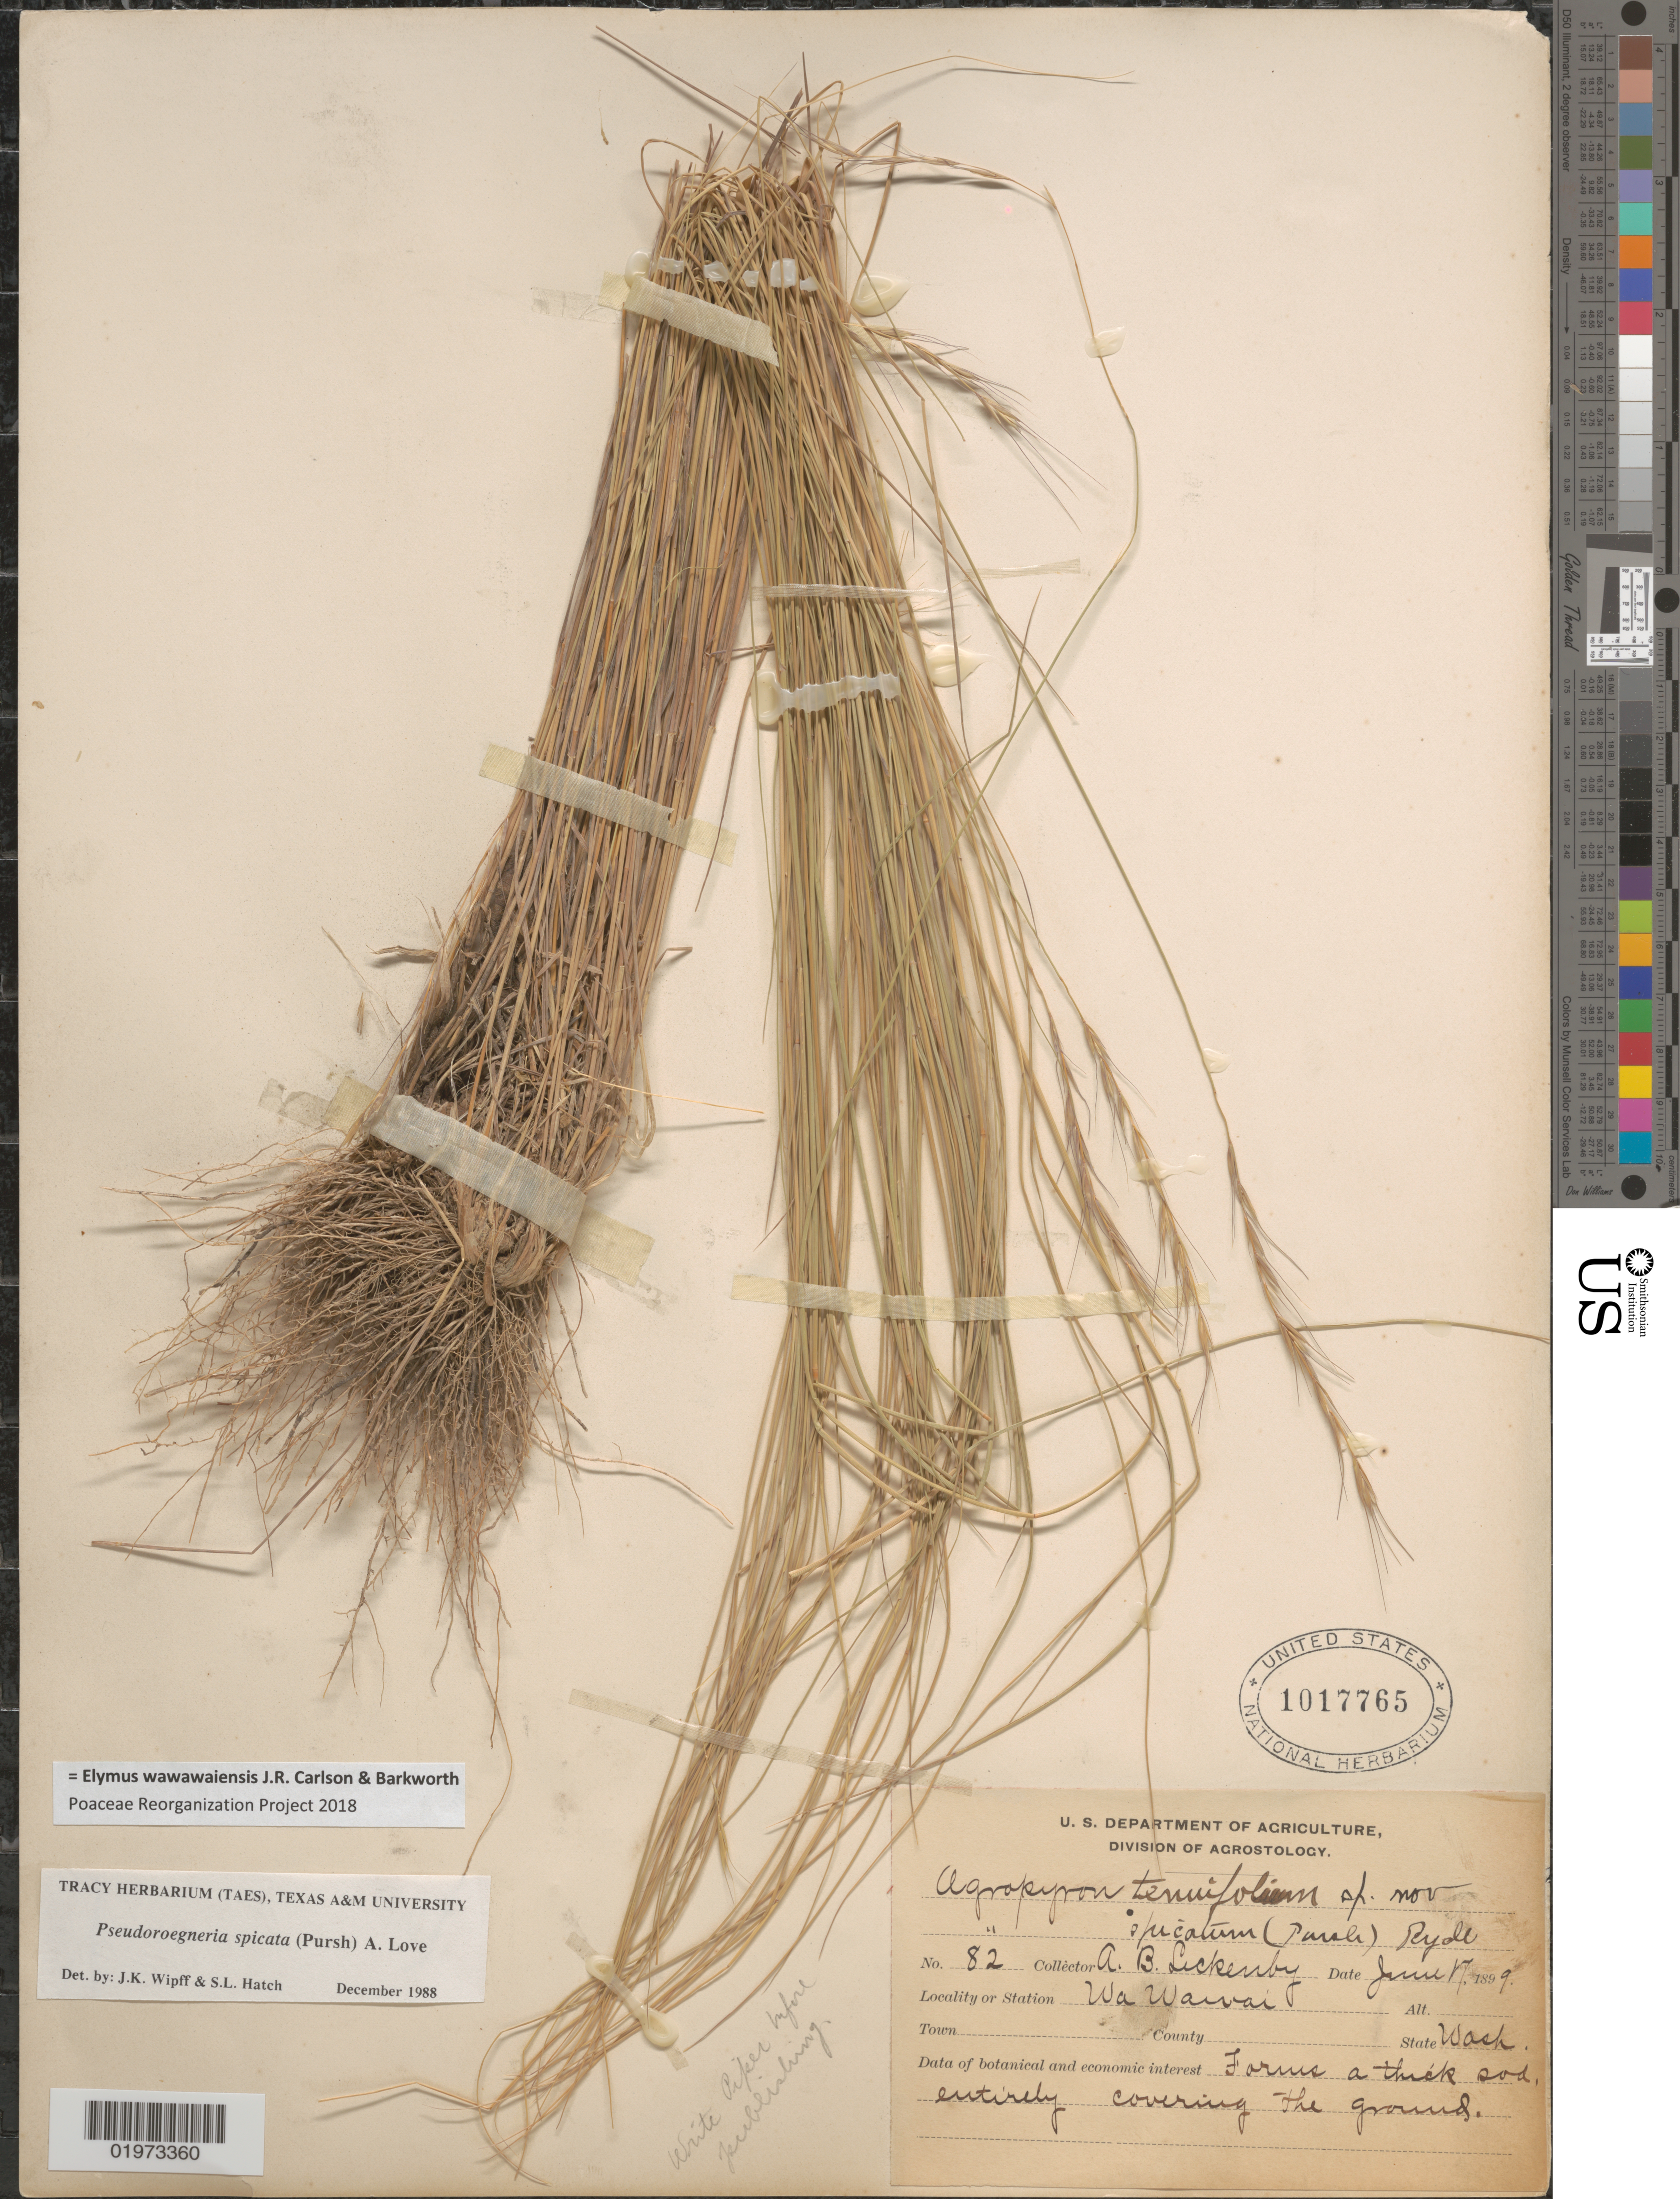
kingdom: Plantae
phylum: Tracheophyta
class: Liliopsida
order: Poales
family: Poaceae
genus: Elymus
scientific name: Elymus wawawaiensis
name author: J.R. Carlson & Barkworth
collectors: A. Leckenby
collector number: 82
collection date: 1899-06-17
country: United States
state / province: Washington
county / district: Whitman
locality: Wawawai.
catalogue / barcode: US 1017765